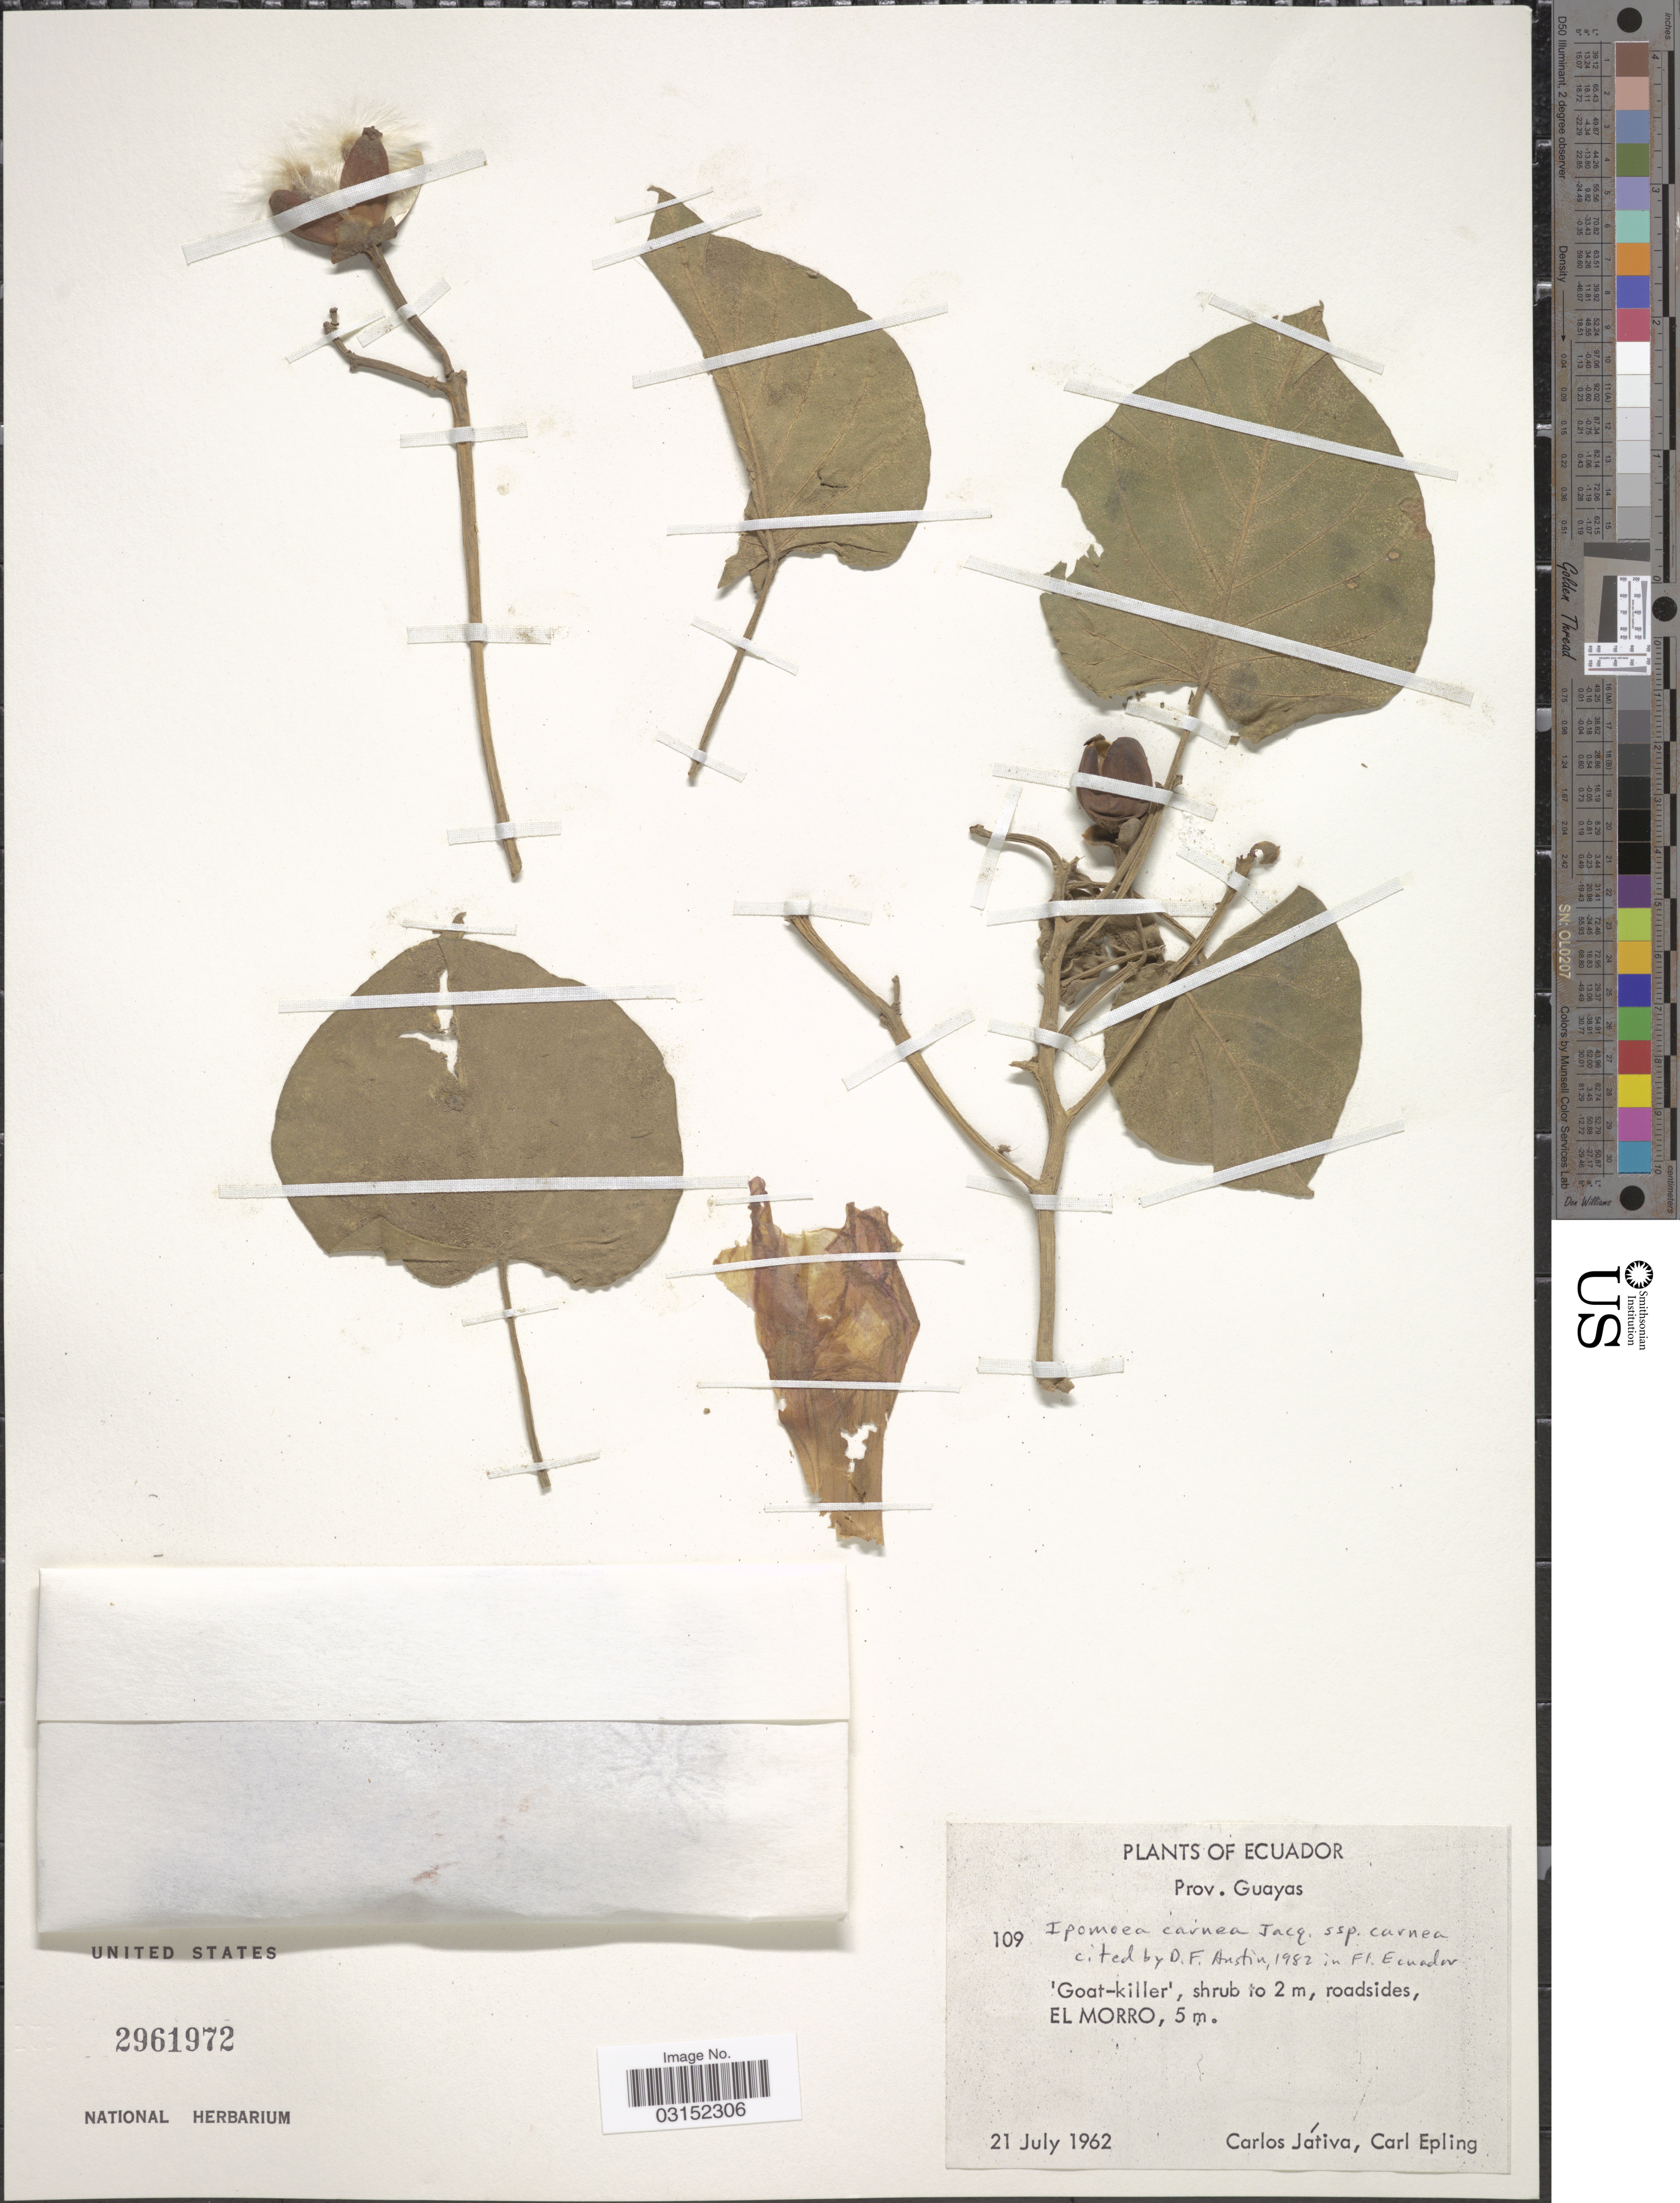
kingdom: Plantae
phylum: Tracheophyta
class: Magnoliopsida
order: Solanales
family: Convolvulaceae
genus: Ipomoea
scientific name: Ipomoea carnea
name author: Jacq.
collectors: C. D. Játiva & C. C. Epling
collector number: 109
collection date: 1962-07-21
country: Ecuador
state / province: Guayas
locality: Roadsides, El Morro.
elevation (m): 5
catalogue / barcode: US 2961972